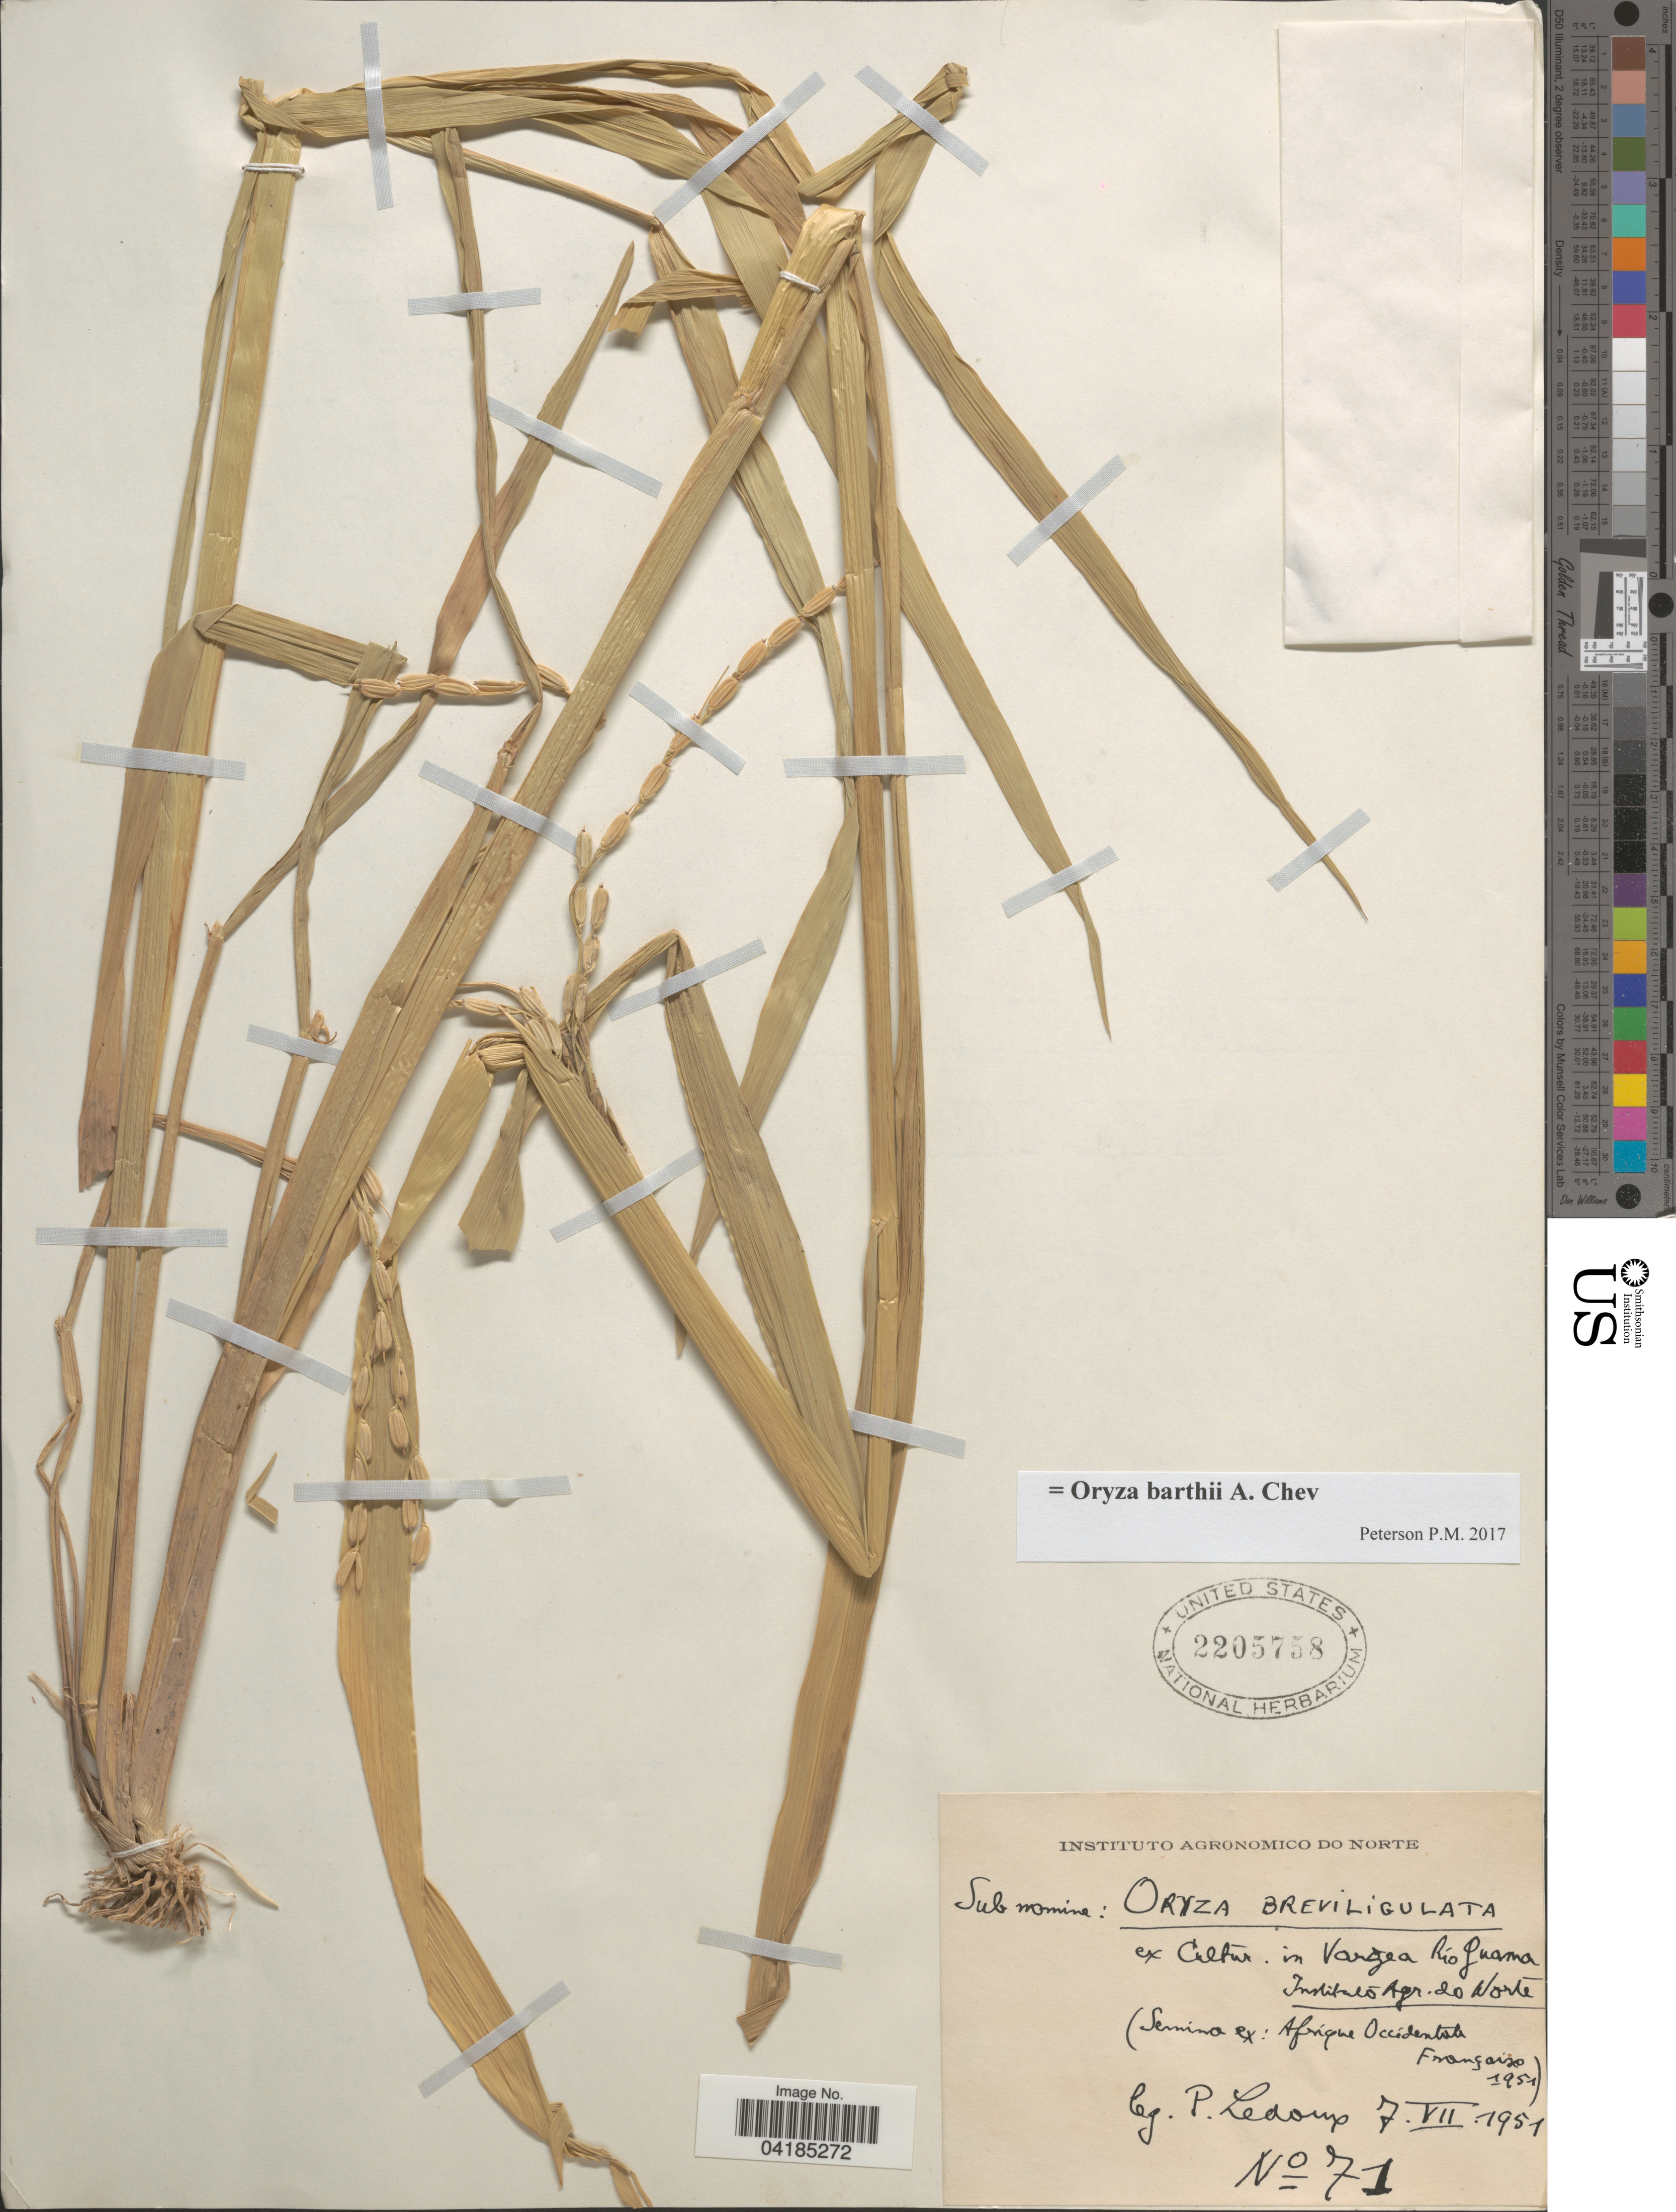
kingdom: Plantae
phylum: Tracheophyta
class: Liliopsida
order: Poales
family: Poaceae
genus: Oryza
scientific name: Oryza barthii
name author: A. Chev.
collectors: P. Ledoux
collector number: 71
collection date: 1951-07-07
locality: (Semina ex: Afrique Occidentalis Française 1951).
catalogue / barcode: US 2205758